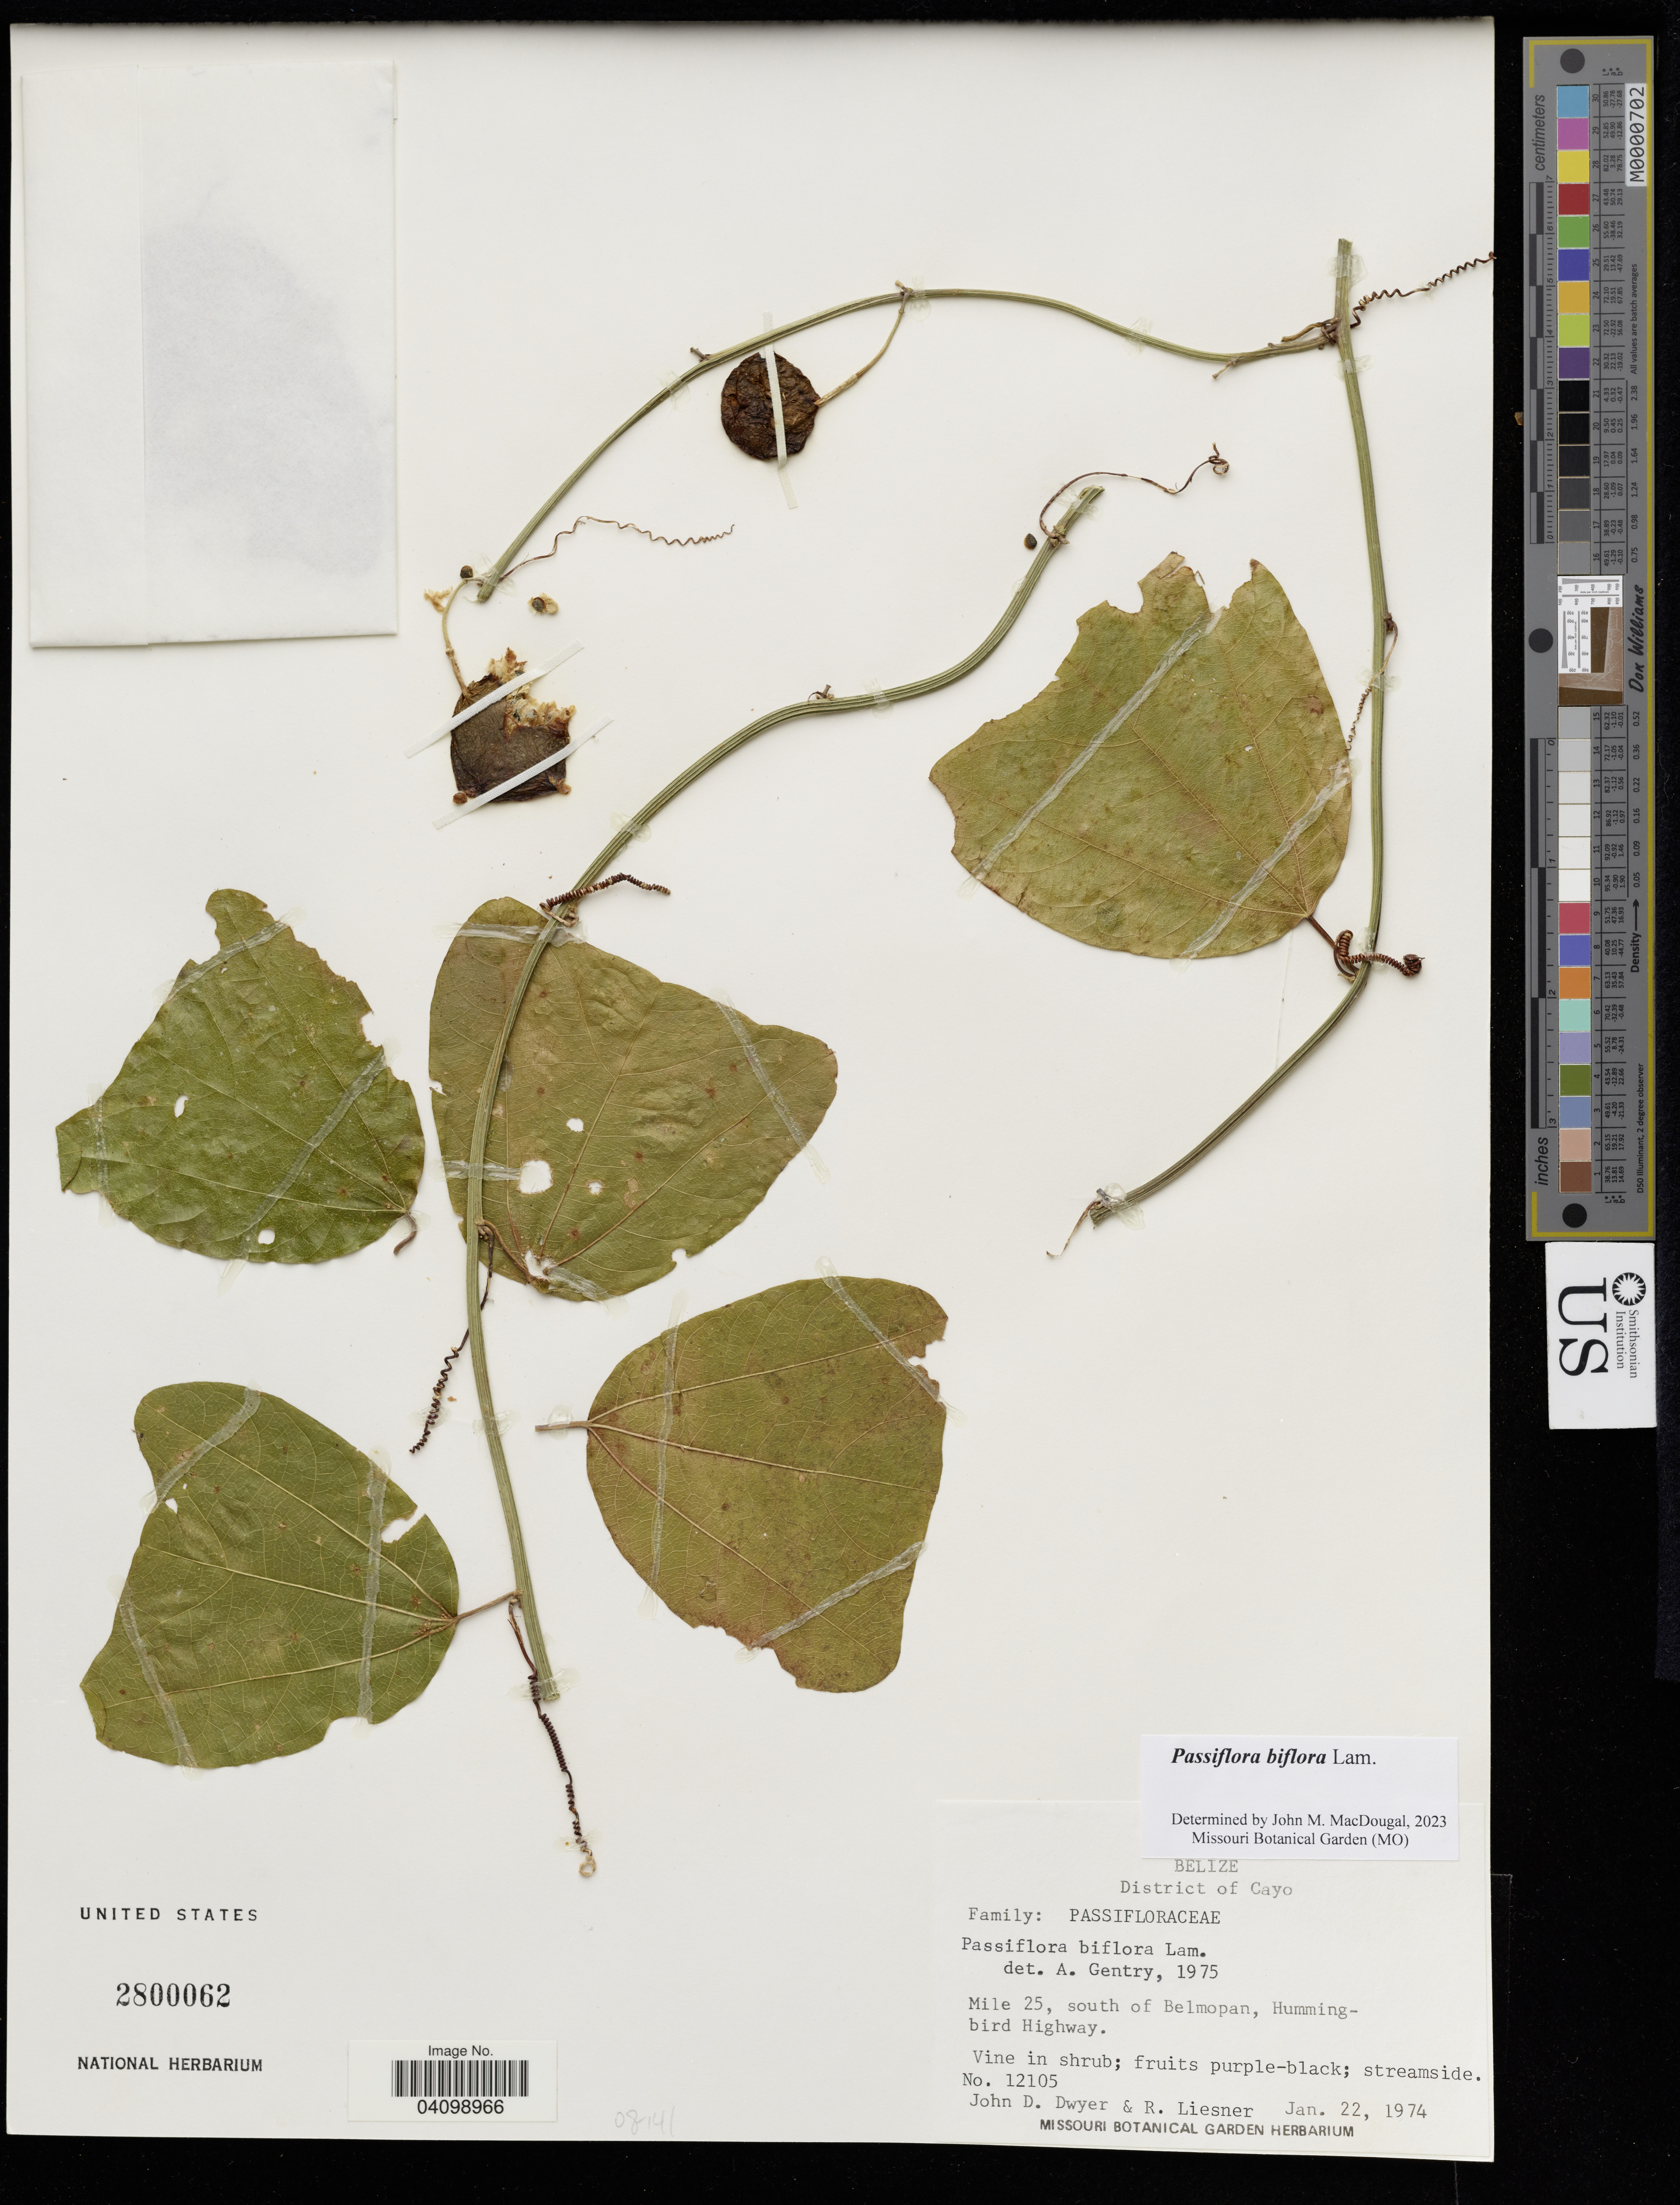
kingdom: Plantae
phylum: Tracheophyta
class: Magnoliopsida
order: Malpighiales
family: Passifloraceae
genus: Passiflora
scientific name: Passiflora biflora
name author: Lam.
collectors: J. D. Dwyer & R. L. Liesner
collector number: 12105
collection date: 1974-01-22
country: Belize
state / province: Cayo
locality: Mile 25, south of Belmopan, Hummingbird highway.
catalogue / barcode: US 2800062